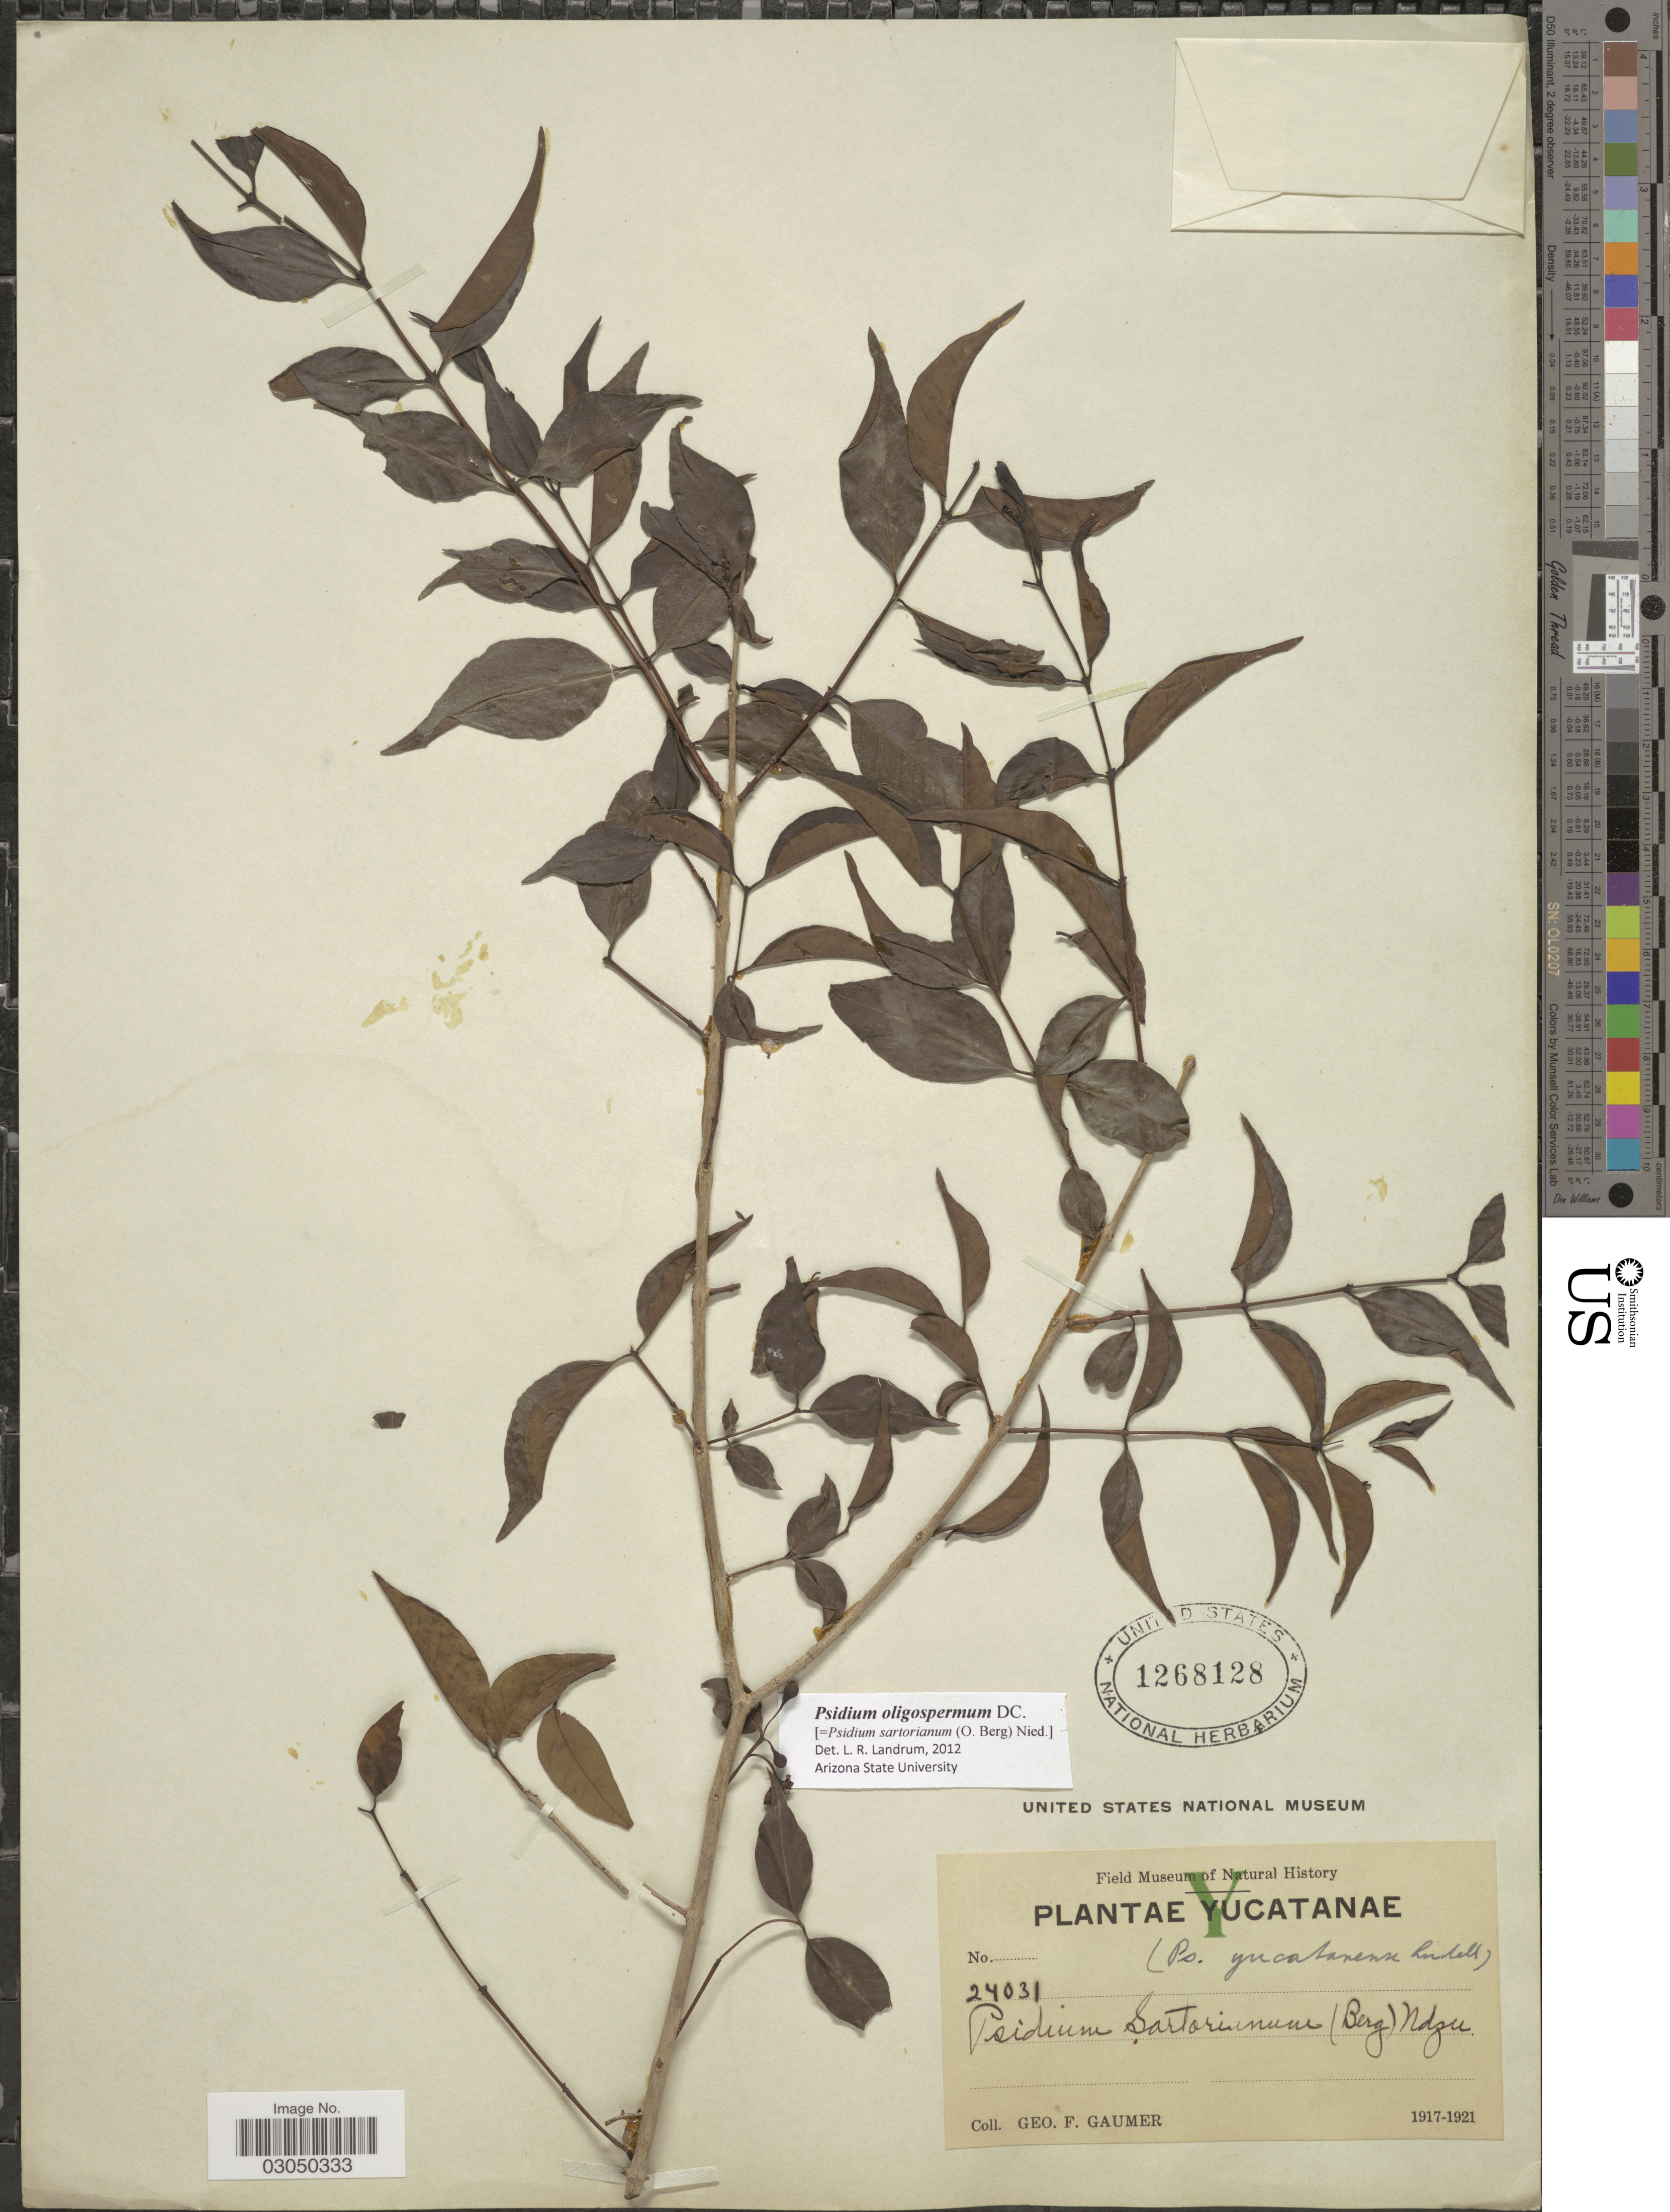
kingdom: Plantae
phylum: Tracheophyta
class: Magnoliopsida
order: Myrtales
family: Myrtaceae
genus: Psidium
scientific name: Psidium oligospermum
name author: Mart. ex DC.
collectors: G. F. Gaumer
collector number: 24031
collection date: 1917/1921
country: Mexico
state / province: Yucatán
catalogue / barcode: US 1268128